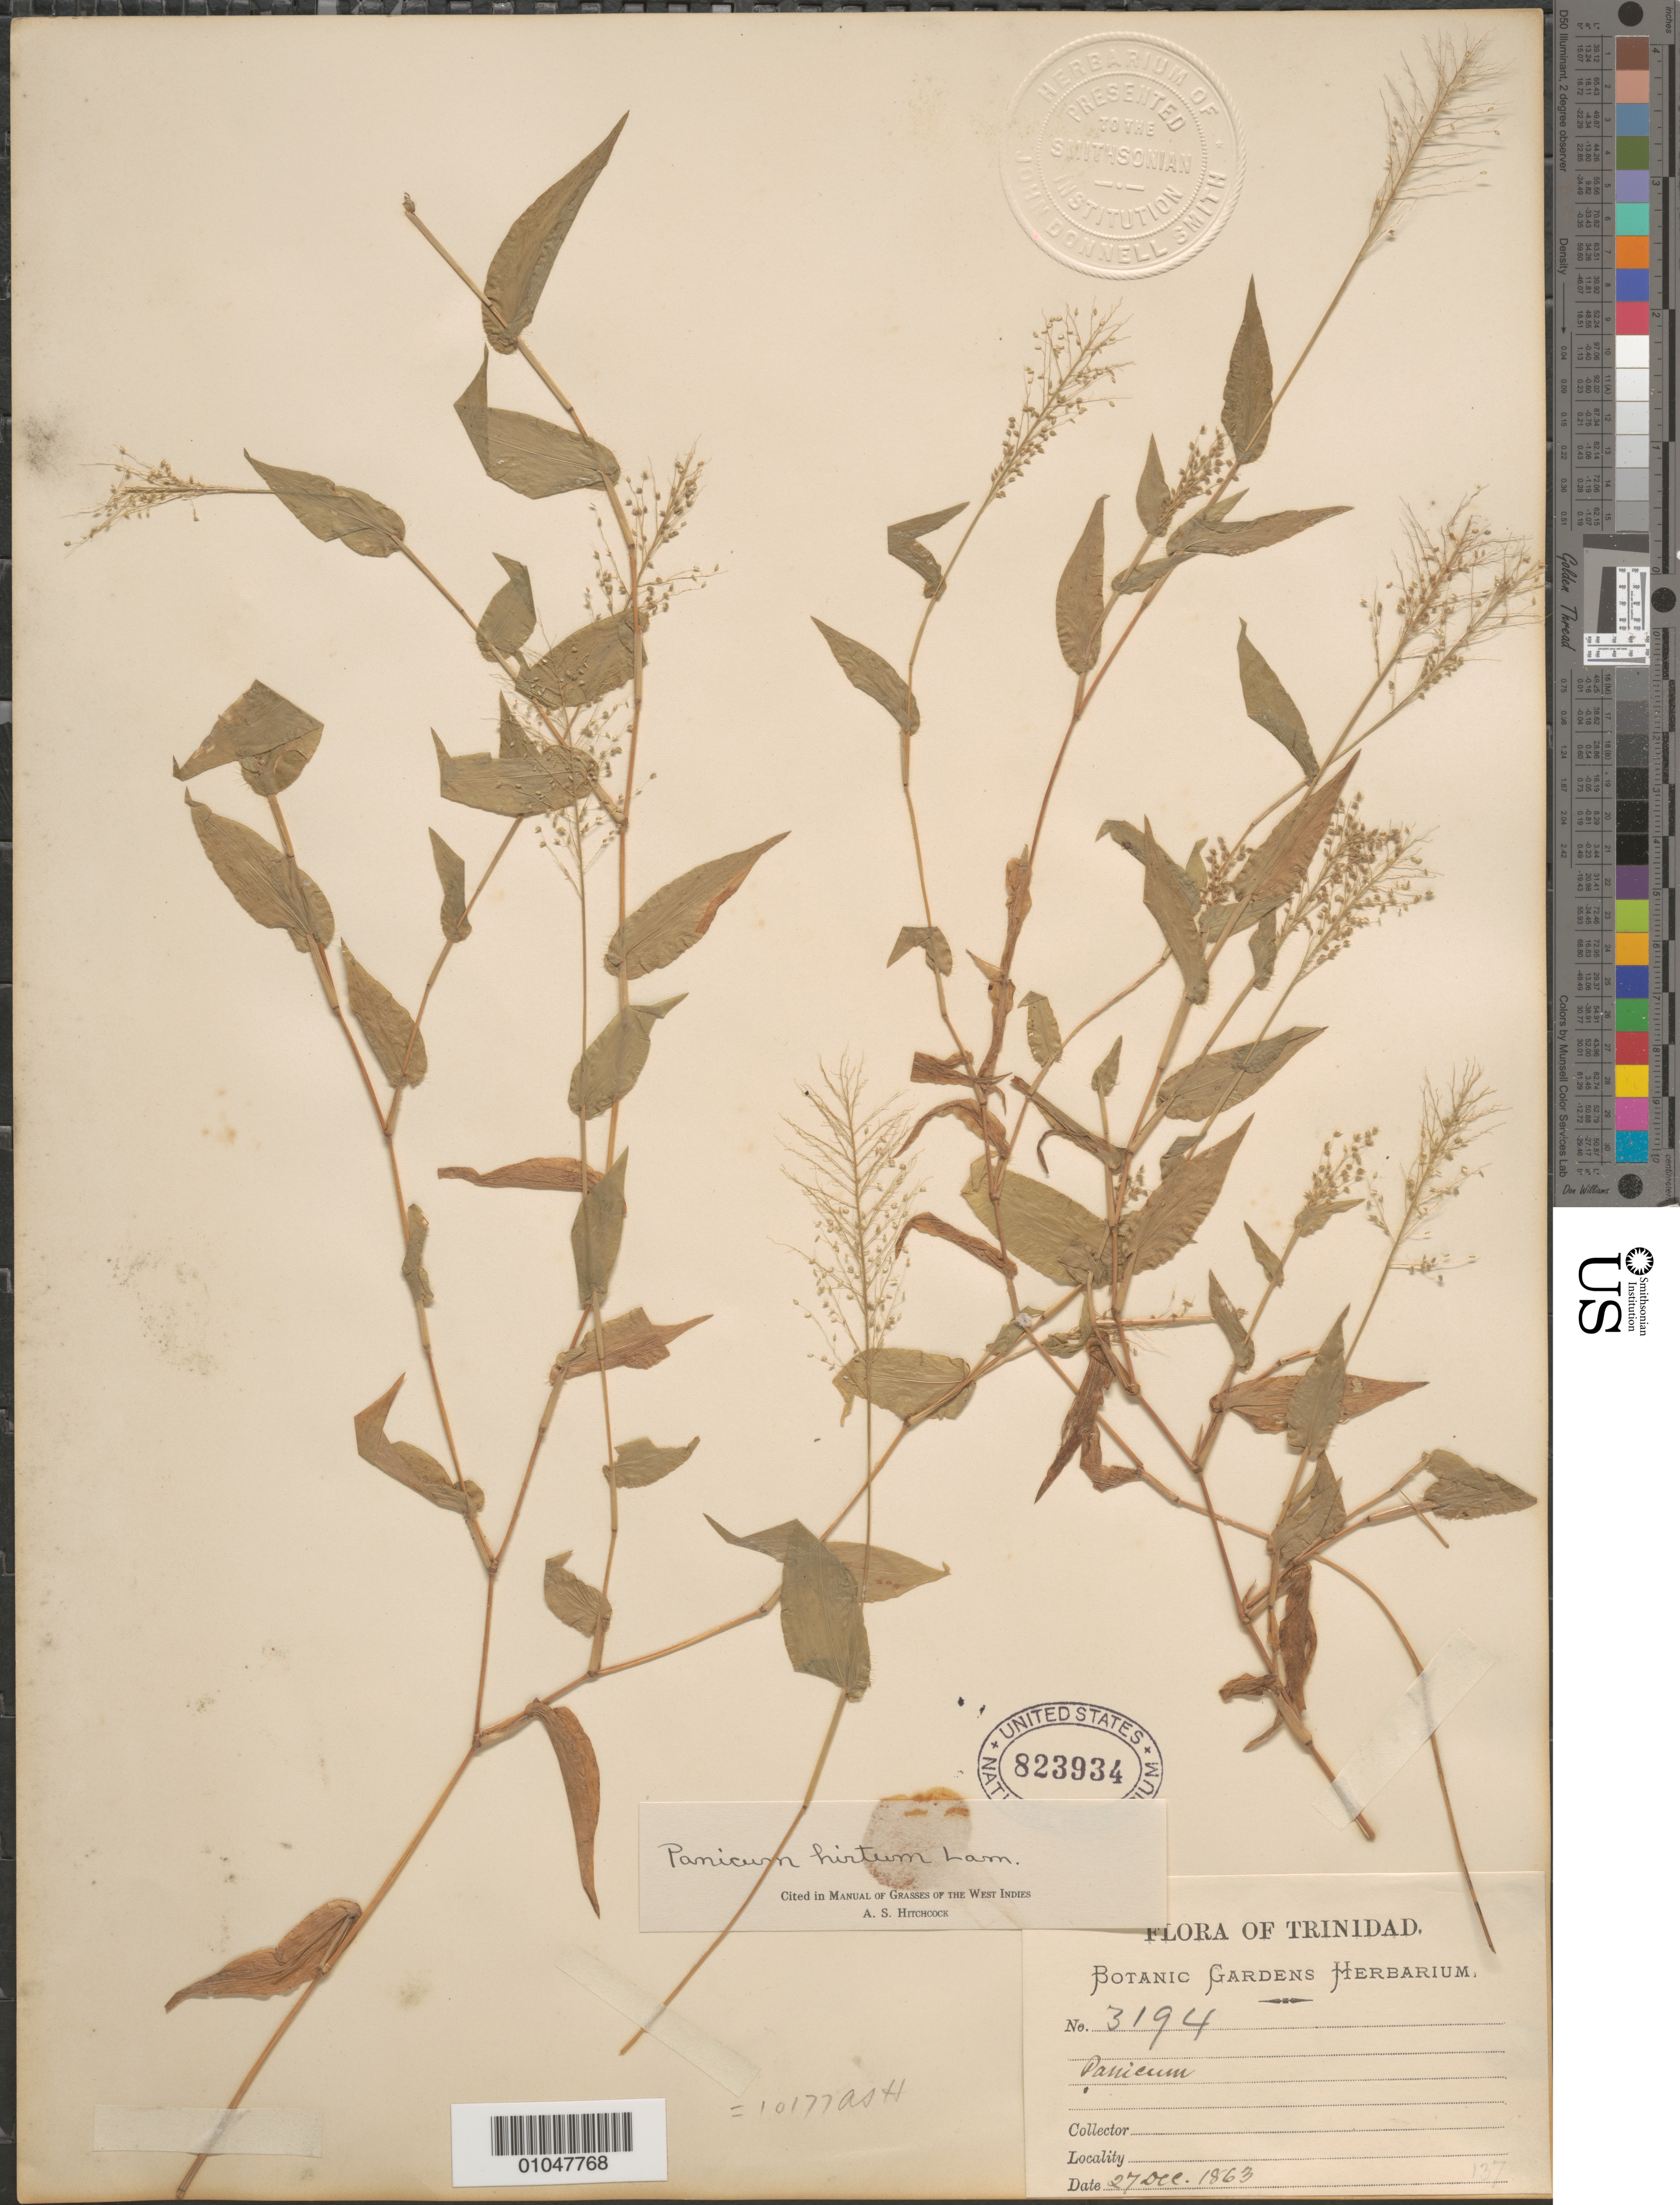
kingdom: Plantae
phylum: Tracheophyta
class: Liliopsida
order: Poales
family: Poaceae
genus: Panicum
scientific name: Panicum hylaeicum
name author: Mez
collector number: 3194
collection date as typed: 27 Dec 1863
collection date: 1863-12-27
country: Trinidad and Tobago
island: Trinidad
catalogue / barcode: US 823934